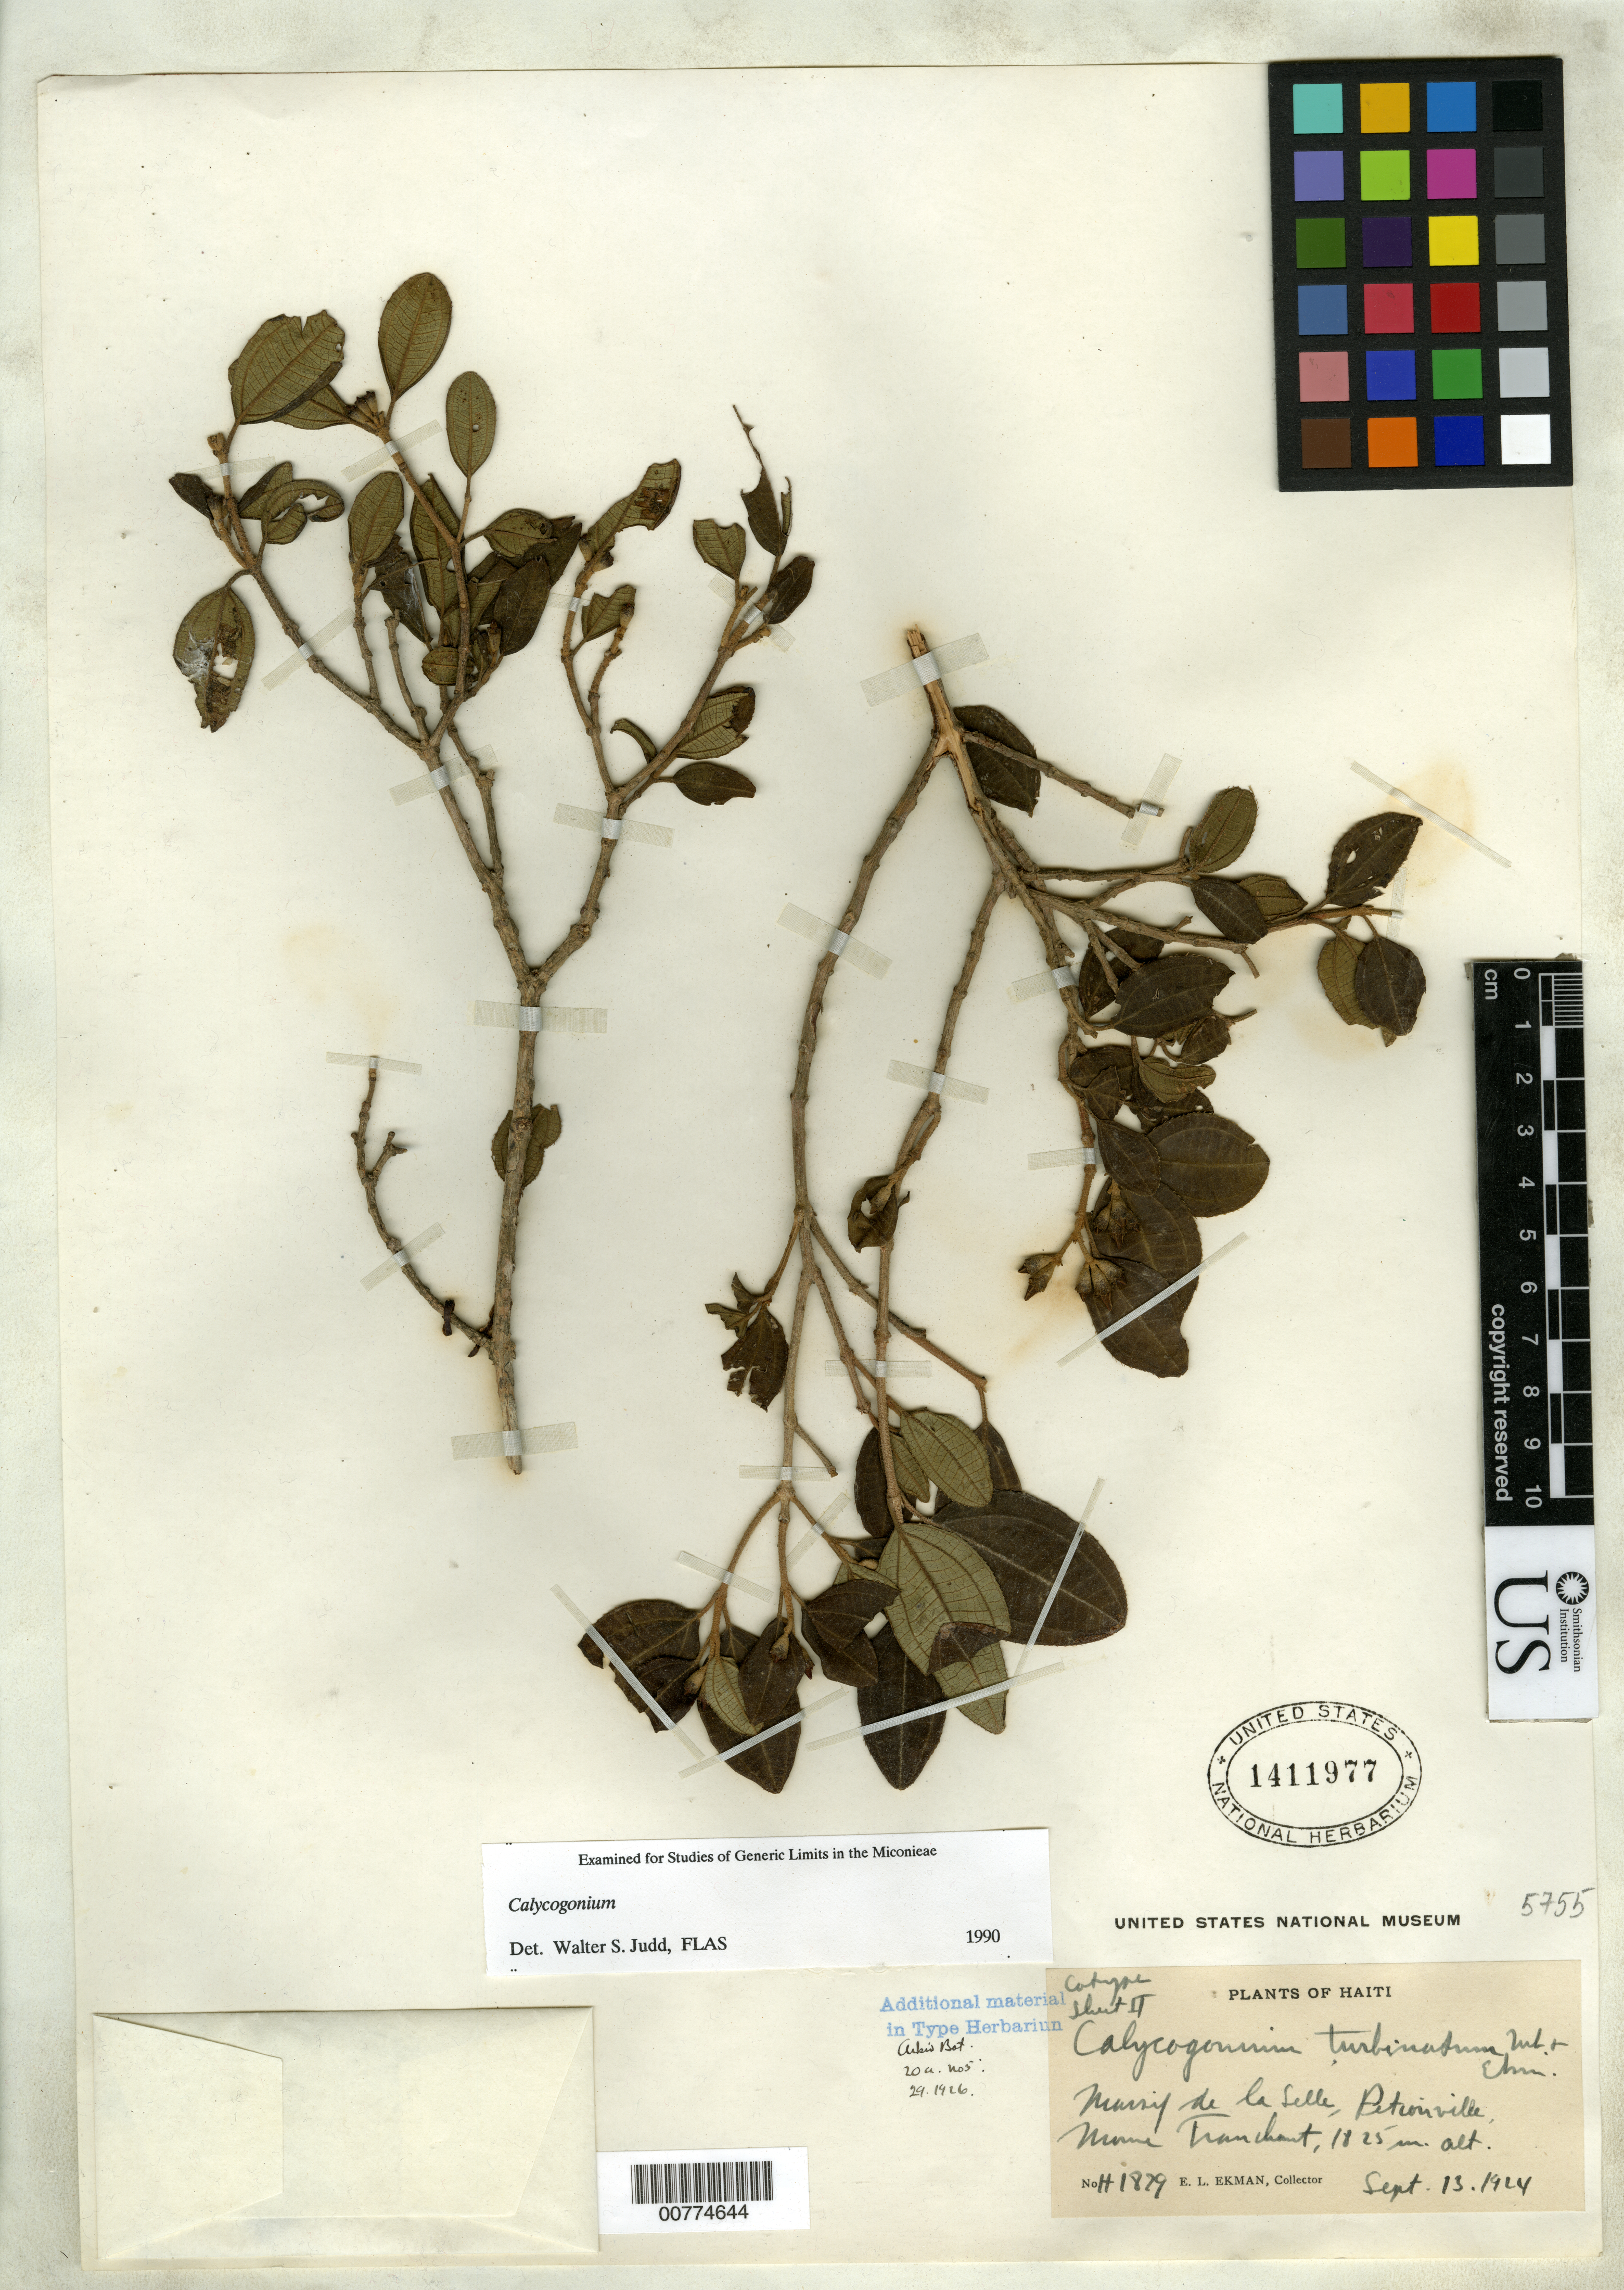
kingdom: Plantae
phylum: Tracheophyta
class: Magnoliopsida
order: Myrtales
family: Melastomataceae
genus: Calycogonium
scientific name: Calycogonium turbinatum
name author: Urb. & Ekman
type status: Isotype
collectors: E. L. Ekman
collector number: H 1879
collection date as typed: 13 Sep 1924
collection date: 1924-09-13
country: Haiti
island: Hispaniola Island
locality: Massif de la Selle, Pétionville, Morne Tranchant.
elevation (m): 1825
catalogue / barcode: US 1411977